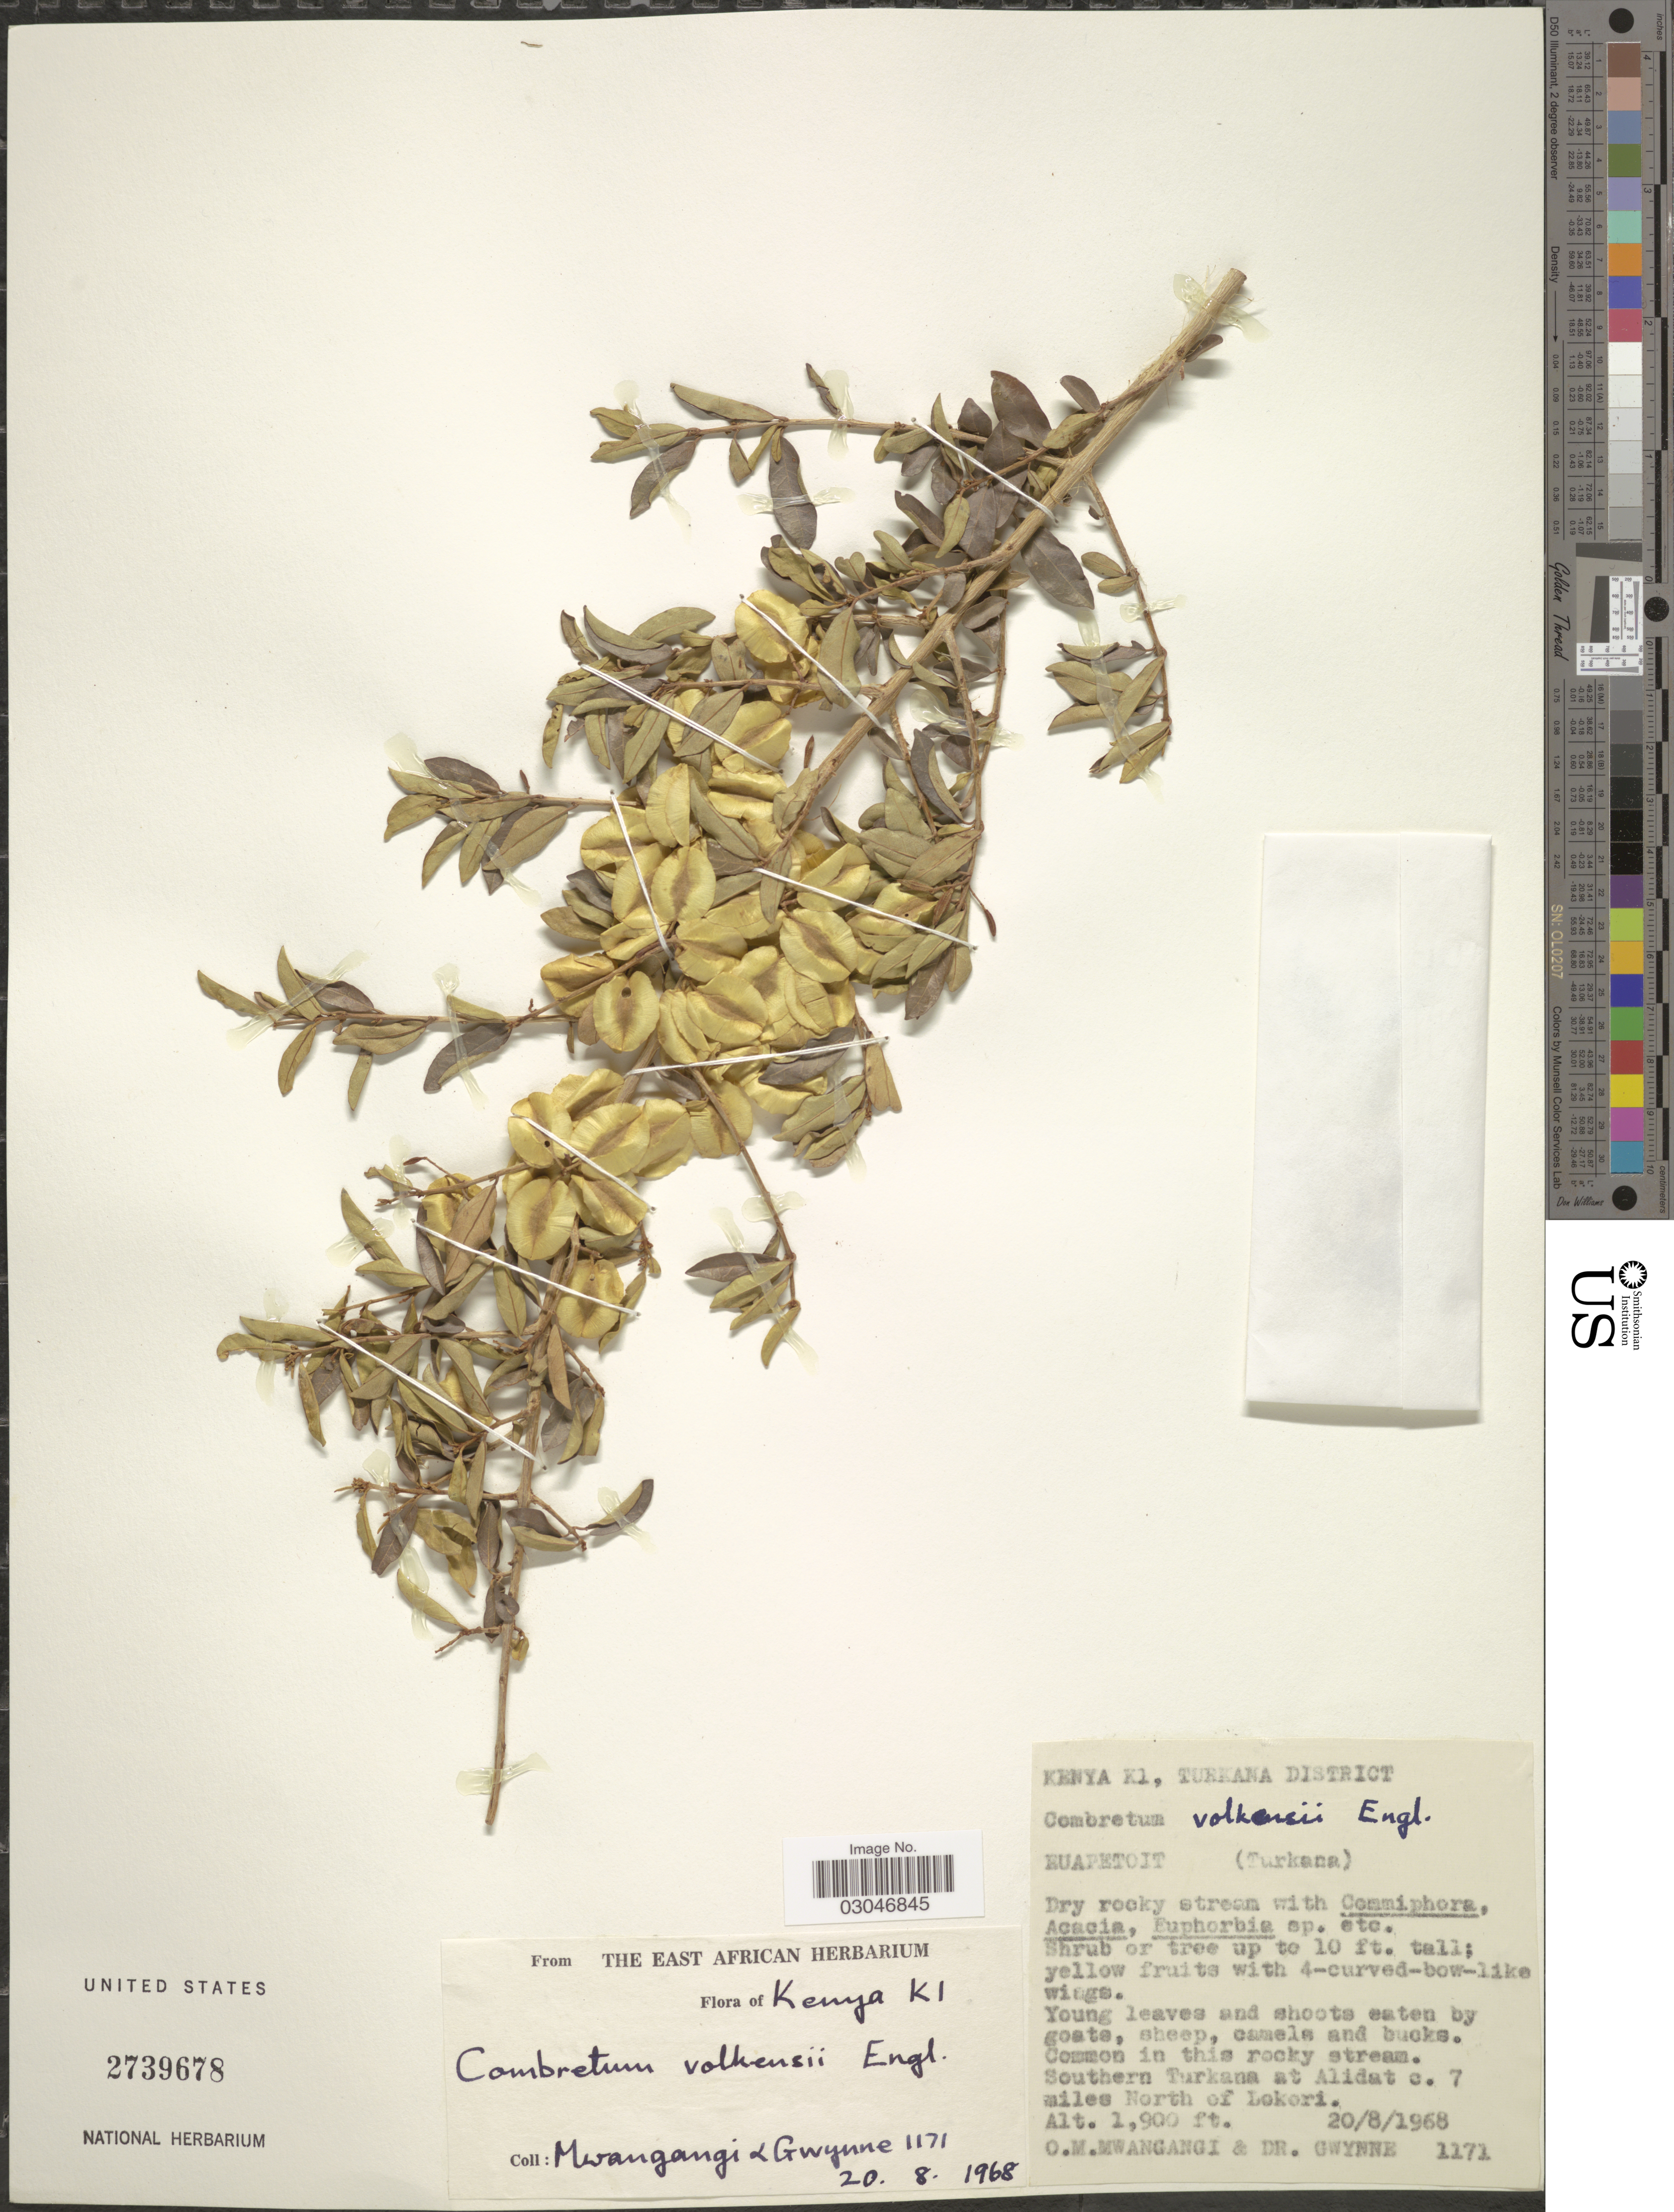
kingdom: Plantae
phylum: Tracheophyta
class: Magnoliopsida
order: Myrtales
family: Combretaceae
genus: Combretum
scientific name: Combretum volkensii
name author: Engl.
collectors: O. M. Mwangangi & -. Gwynne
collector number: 1171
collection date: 1968-08-20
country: Kenya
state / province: Turkana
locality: K1, Turkana District. Southern Turkana at Alidat c. 7 miles North of Lokori.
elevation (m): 579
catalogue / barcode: US 2739678